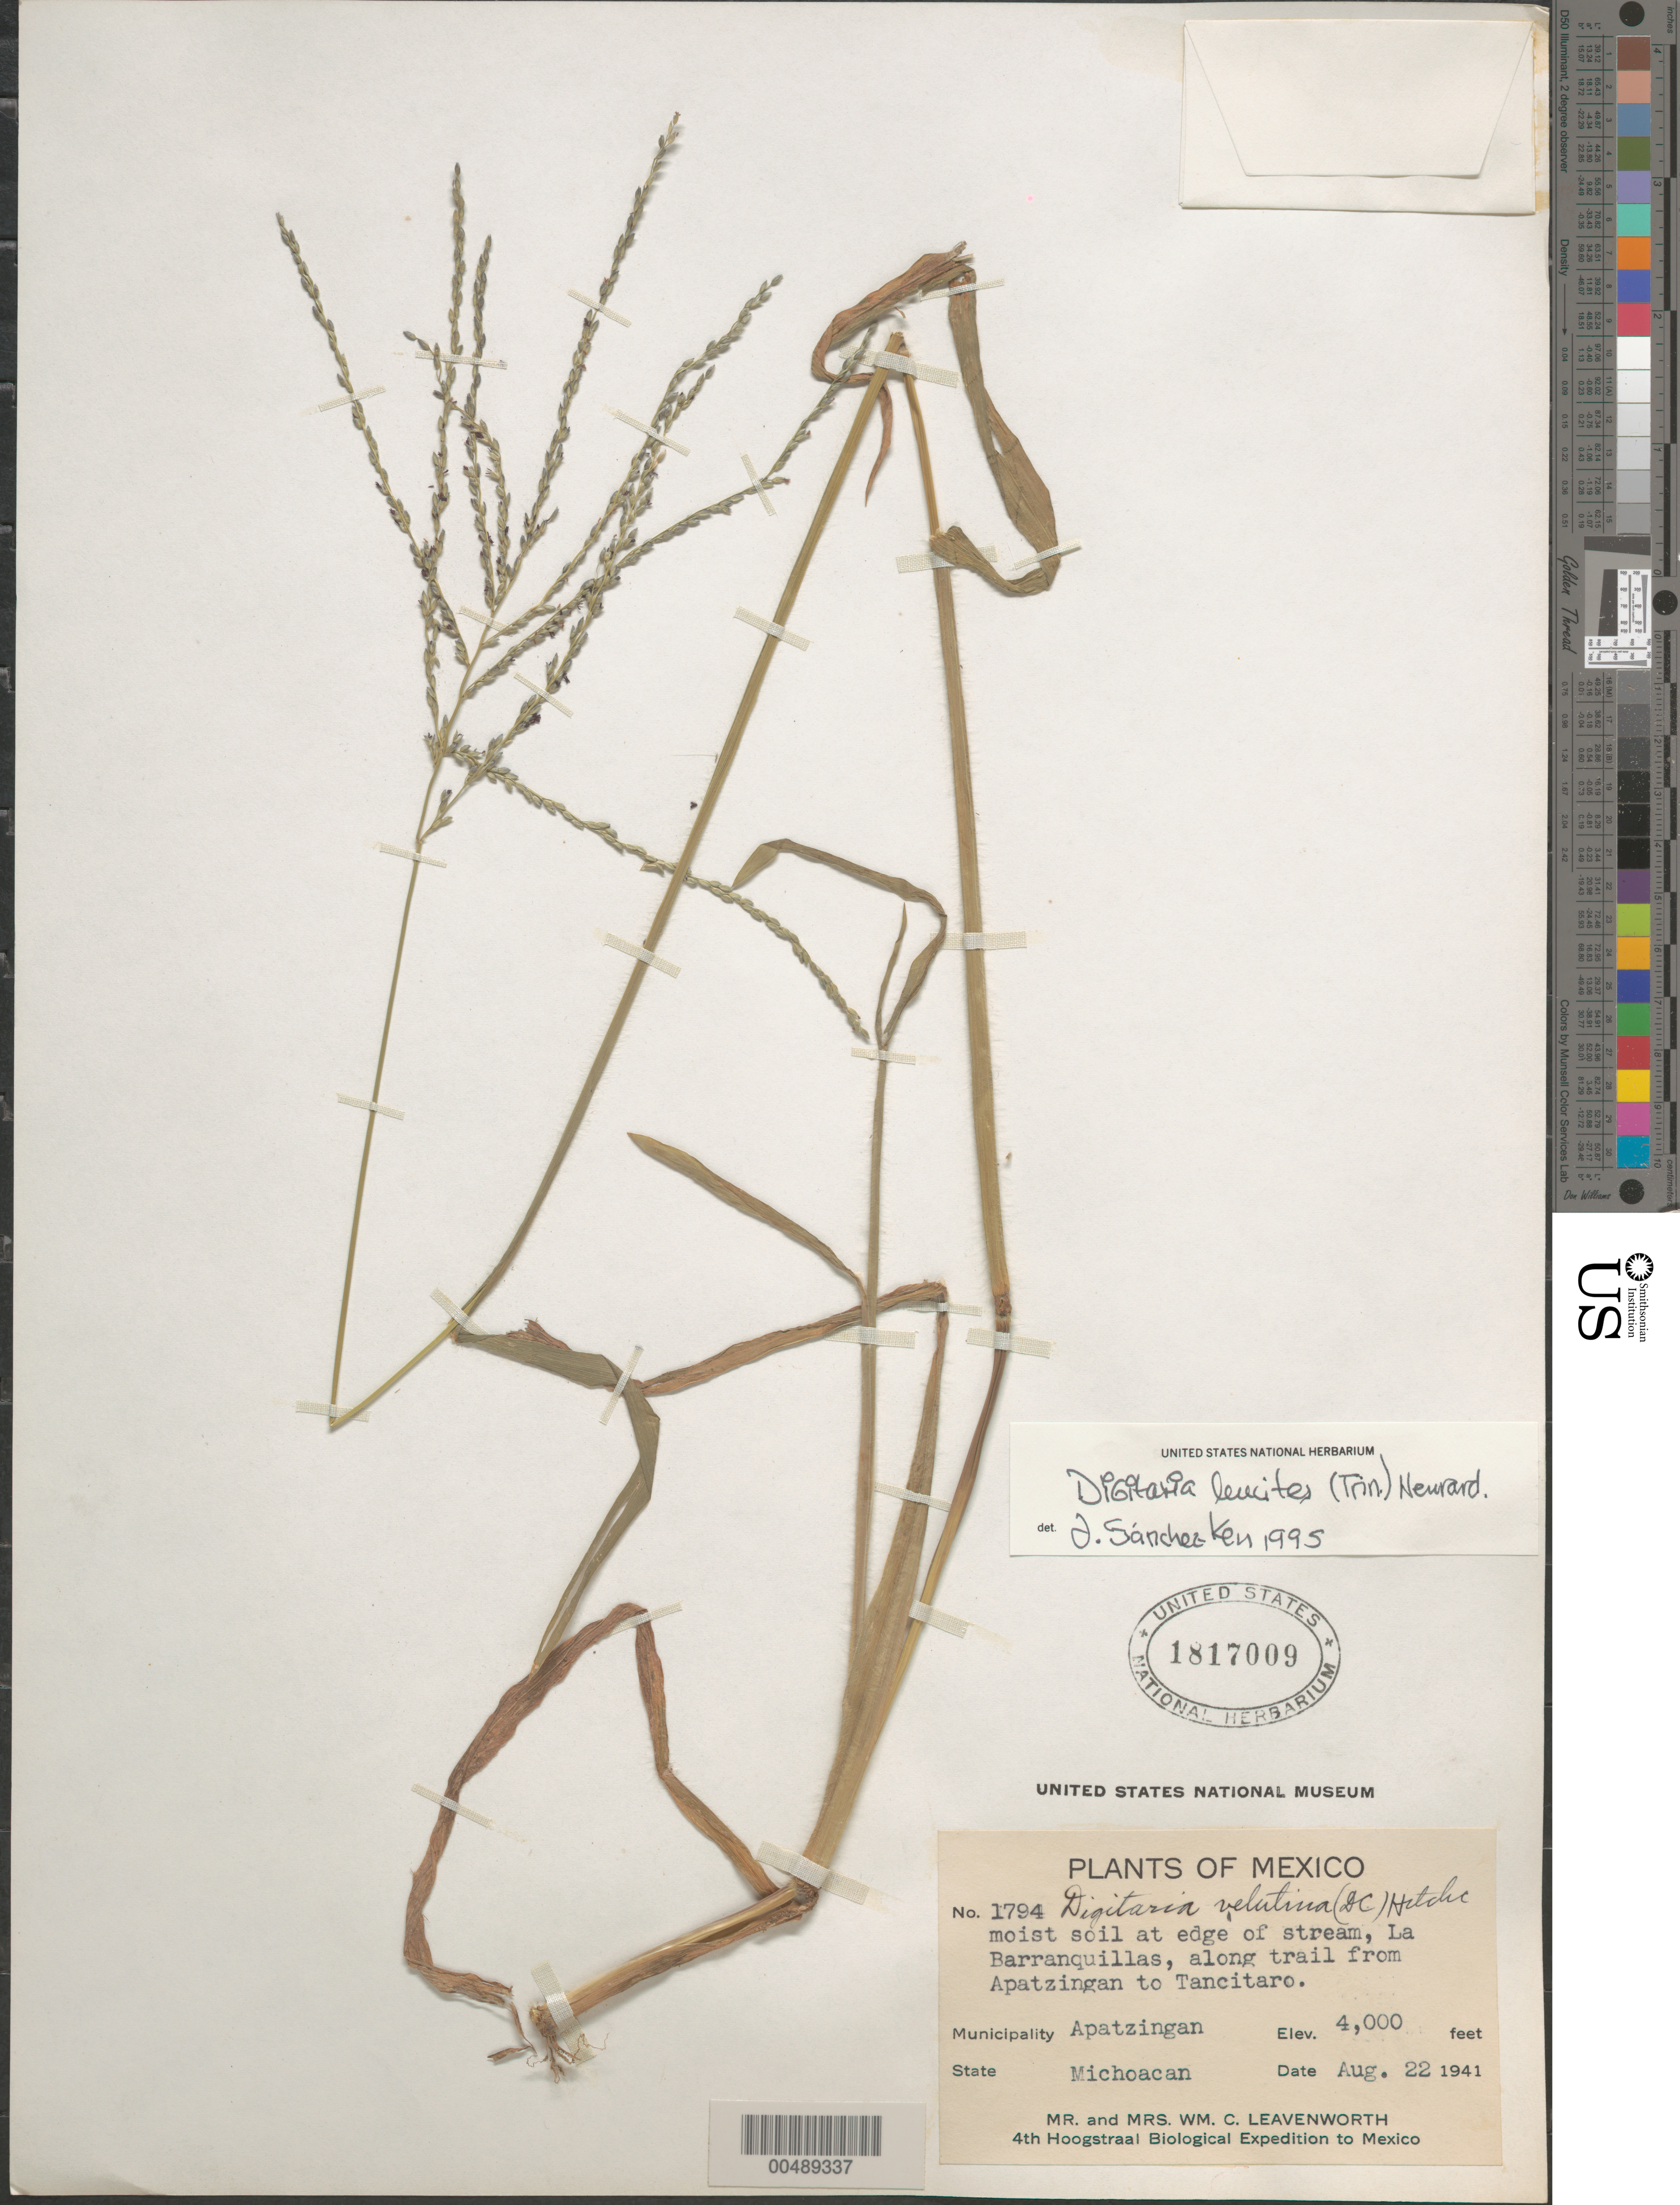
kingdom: Plantae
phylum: Tracheophyta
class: Liliopsida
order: Poales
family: Poaceae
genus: Digitaria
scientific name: Digitaria leucites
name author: (Trin.) Henr.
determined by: Sánchez-Ken, J. G.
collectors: W. C. Leavenworth & Leavenworth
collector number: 1794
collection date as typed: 22 Aug 1941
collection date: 1941-08-22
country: Mexico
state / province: Michoacán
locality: La Barranquillas, along trail from Apatzingan to Tancitaro, Apatzingan Mun.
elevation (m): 1219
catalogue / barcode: US 1817009